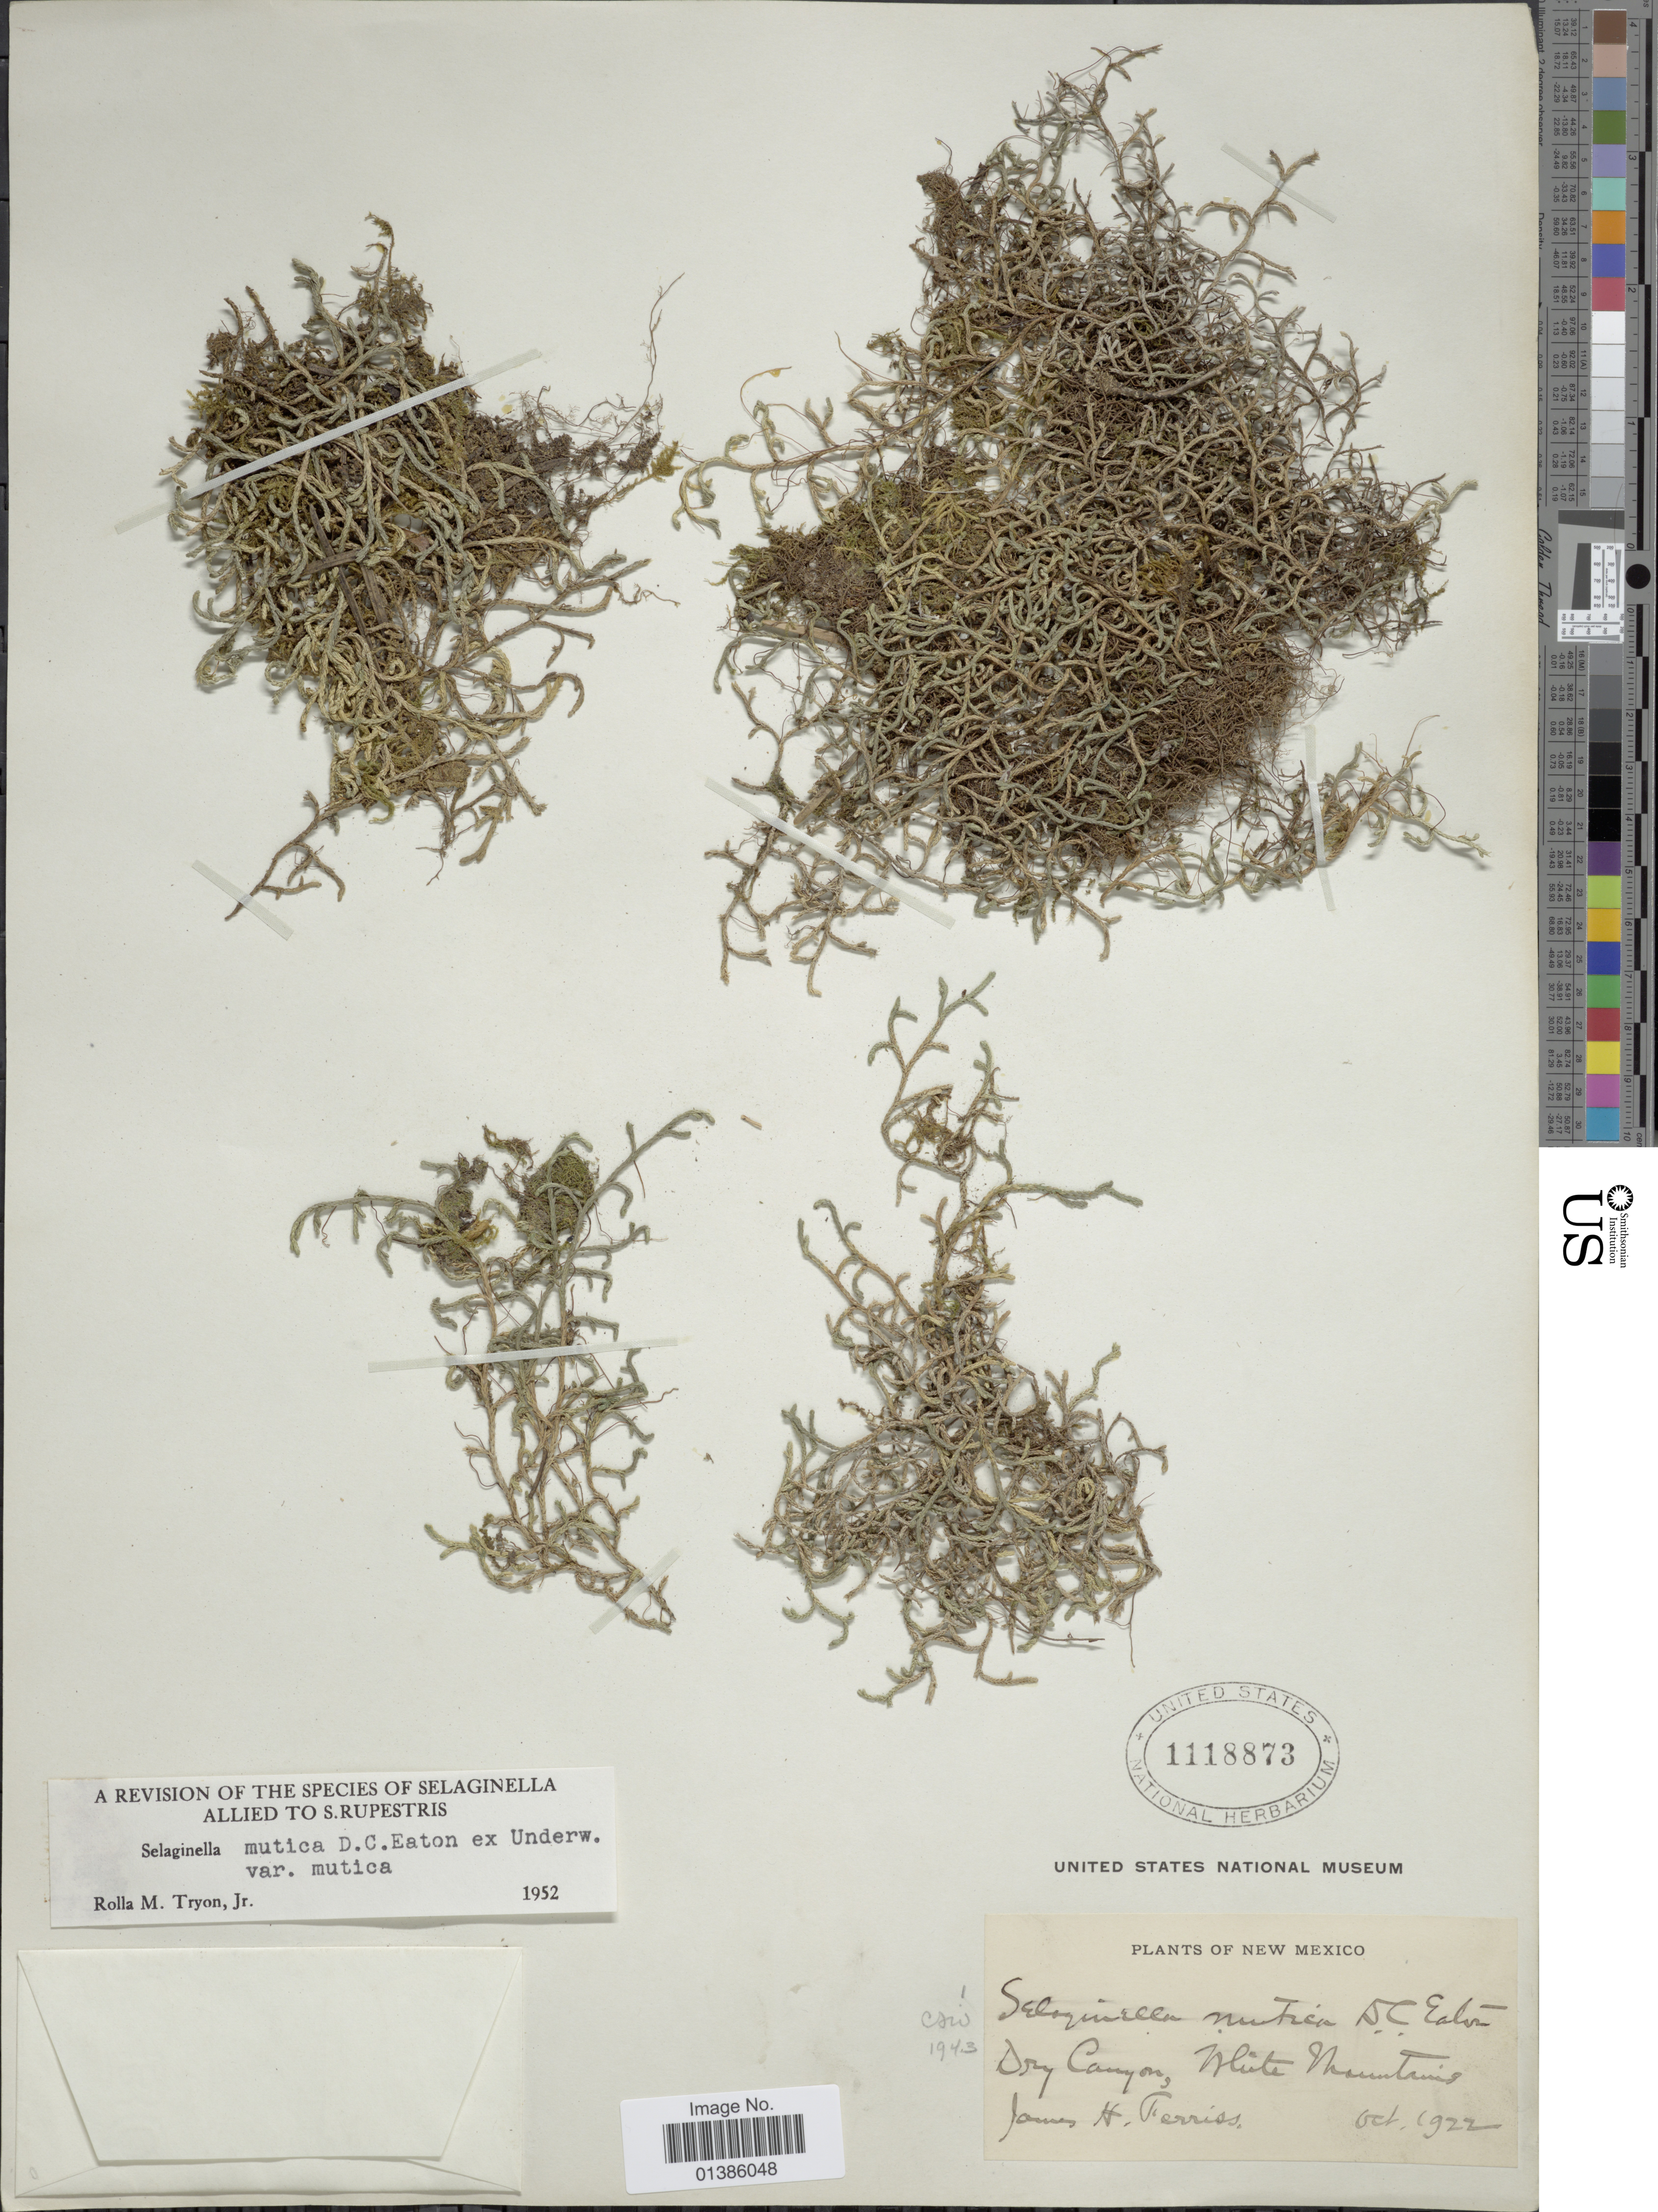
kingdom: Plantae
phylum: Tracheophyta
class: Lycopodiopsida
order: Selaginellales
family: Selaginellaceae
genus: Selaginella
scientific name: Selaginella mutica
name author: D.C. Eaton in Underw.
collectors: J. Ferriss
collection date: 1922-10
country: United States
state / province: New Mexico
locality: Dry Canyon, White Mountains.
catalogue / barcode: US 1118873